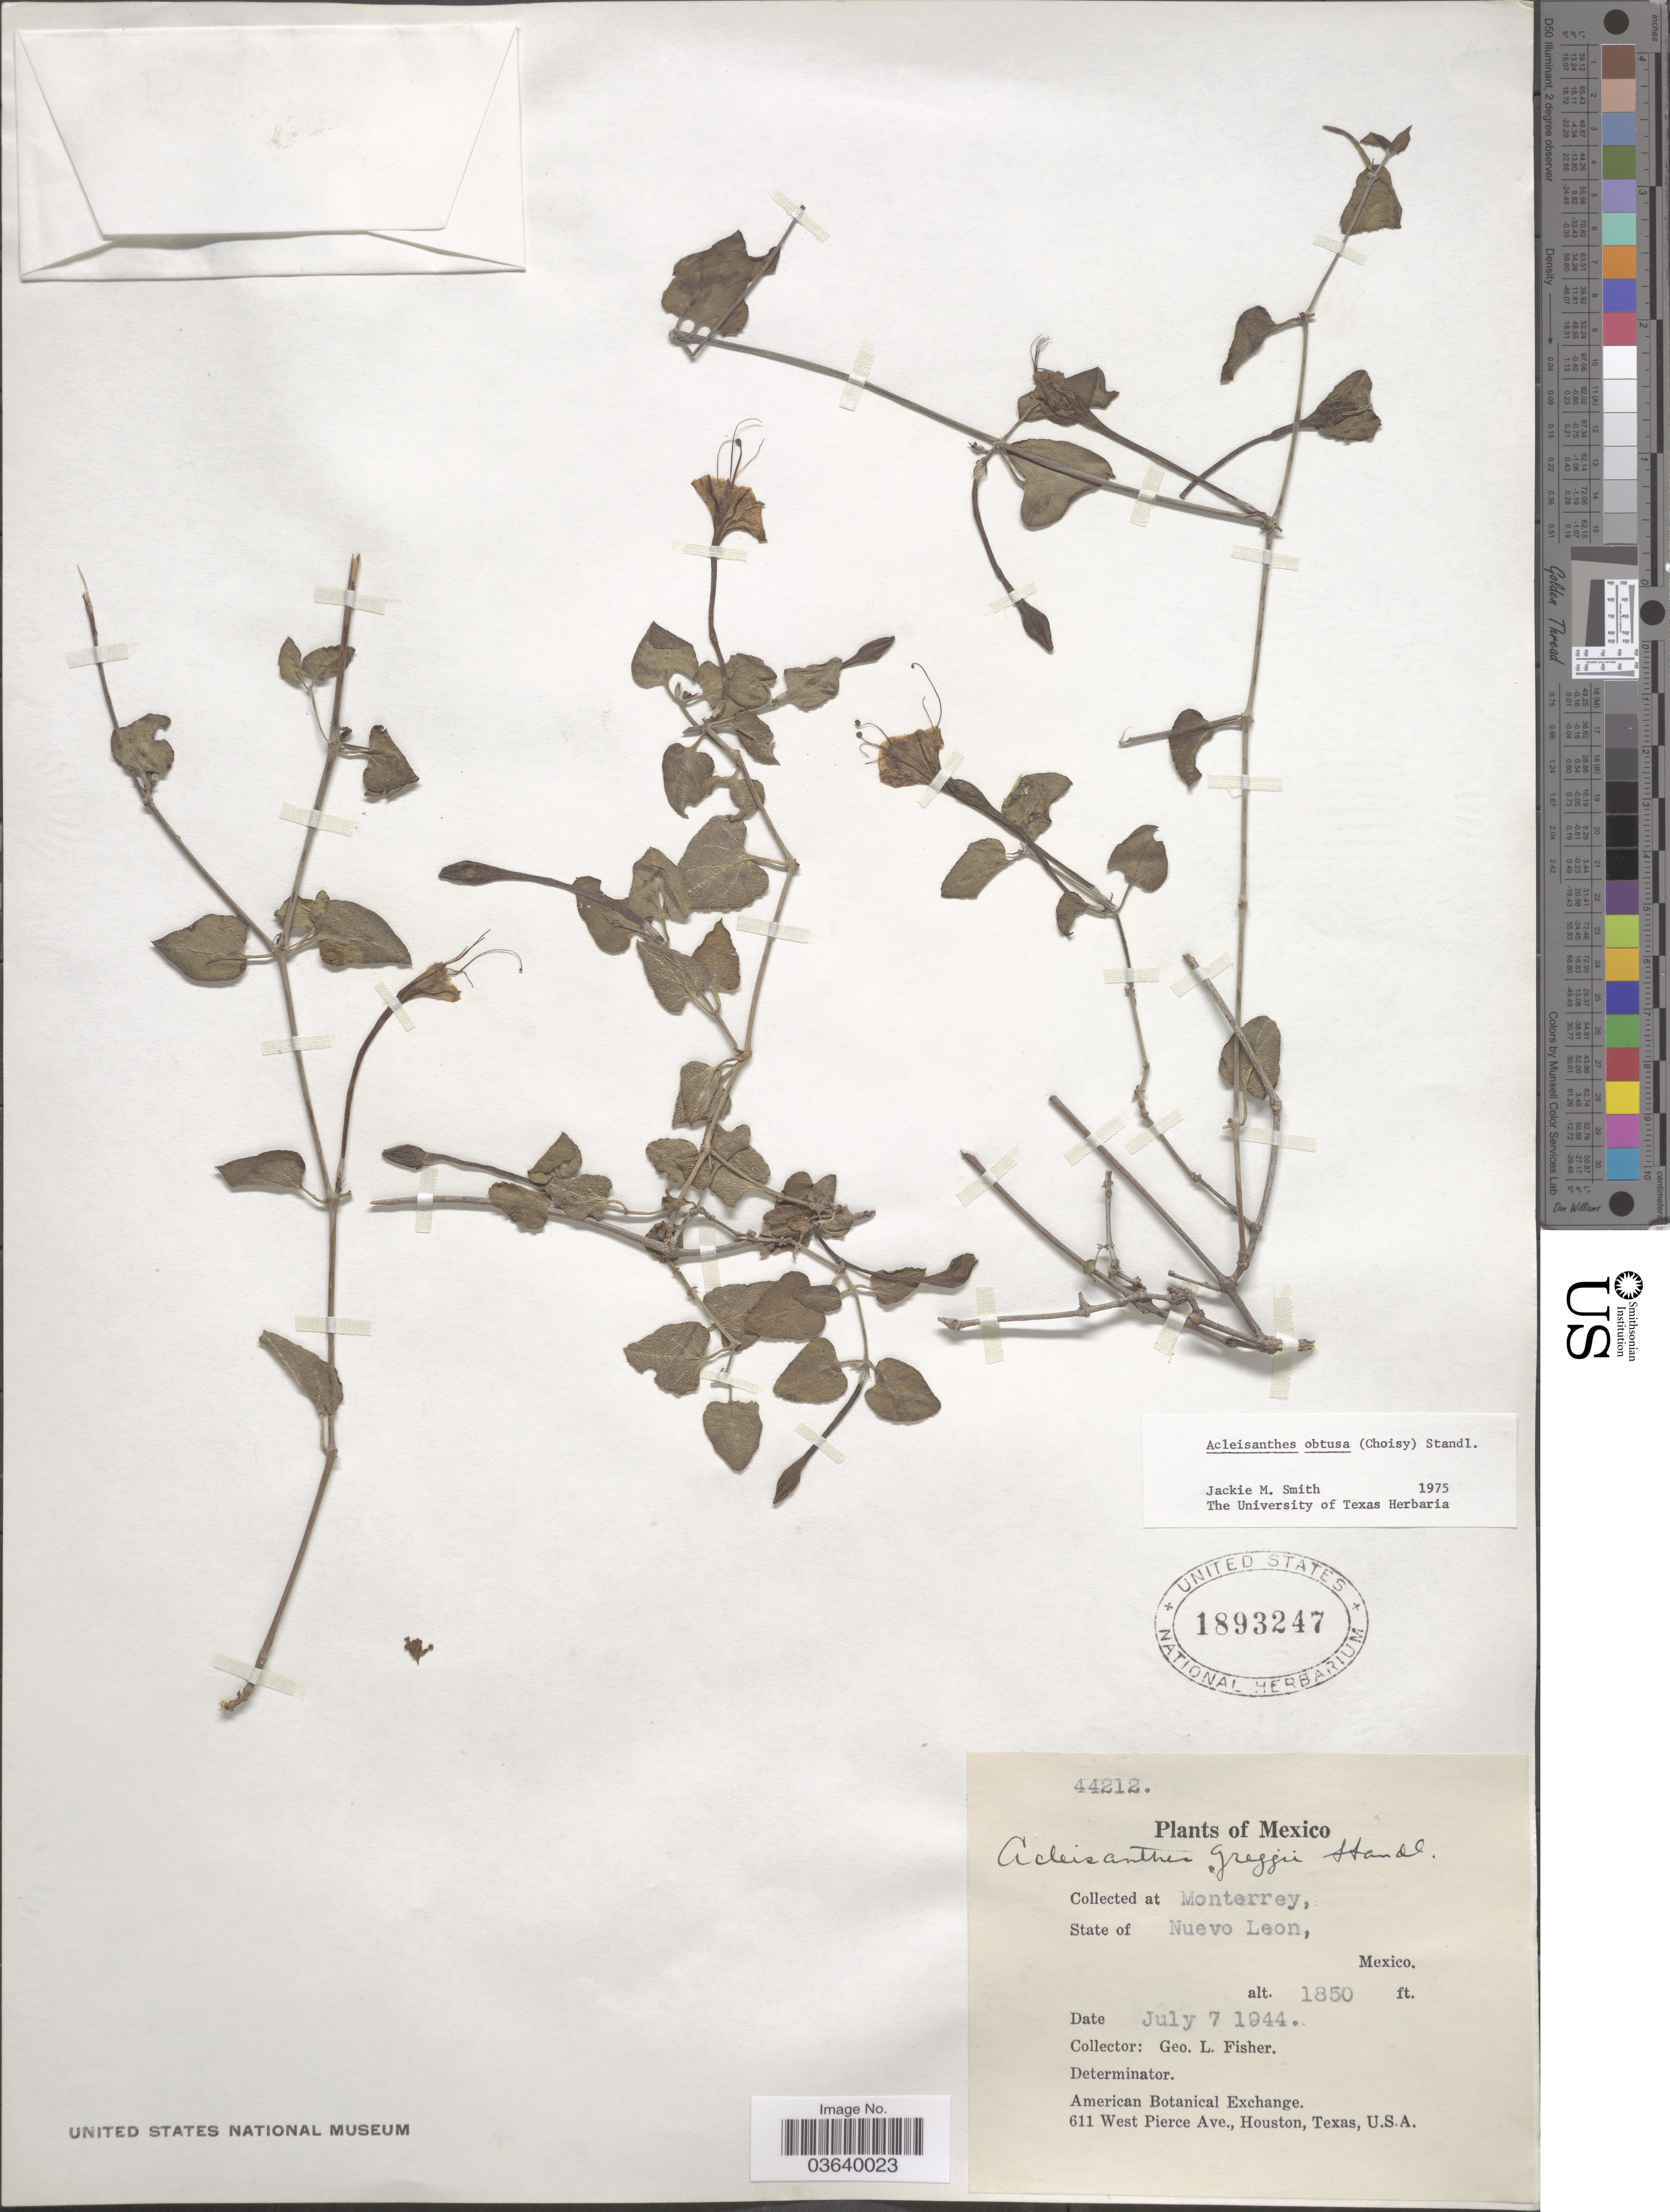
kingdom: Plantae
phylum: Tracheophyta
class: Magnoliopsida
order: Caryophyllales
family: Nyctaginaceae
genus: Acleisanthes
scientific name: Acleisanthes obtusa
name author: (Choisy) Standl.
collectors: G. L. Fisher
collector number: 44212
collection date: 1944-07-07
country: Mexico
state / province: Nuevo León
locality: At Monterrey.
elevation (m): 564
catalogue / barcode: US 1893247